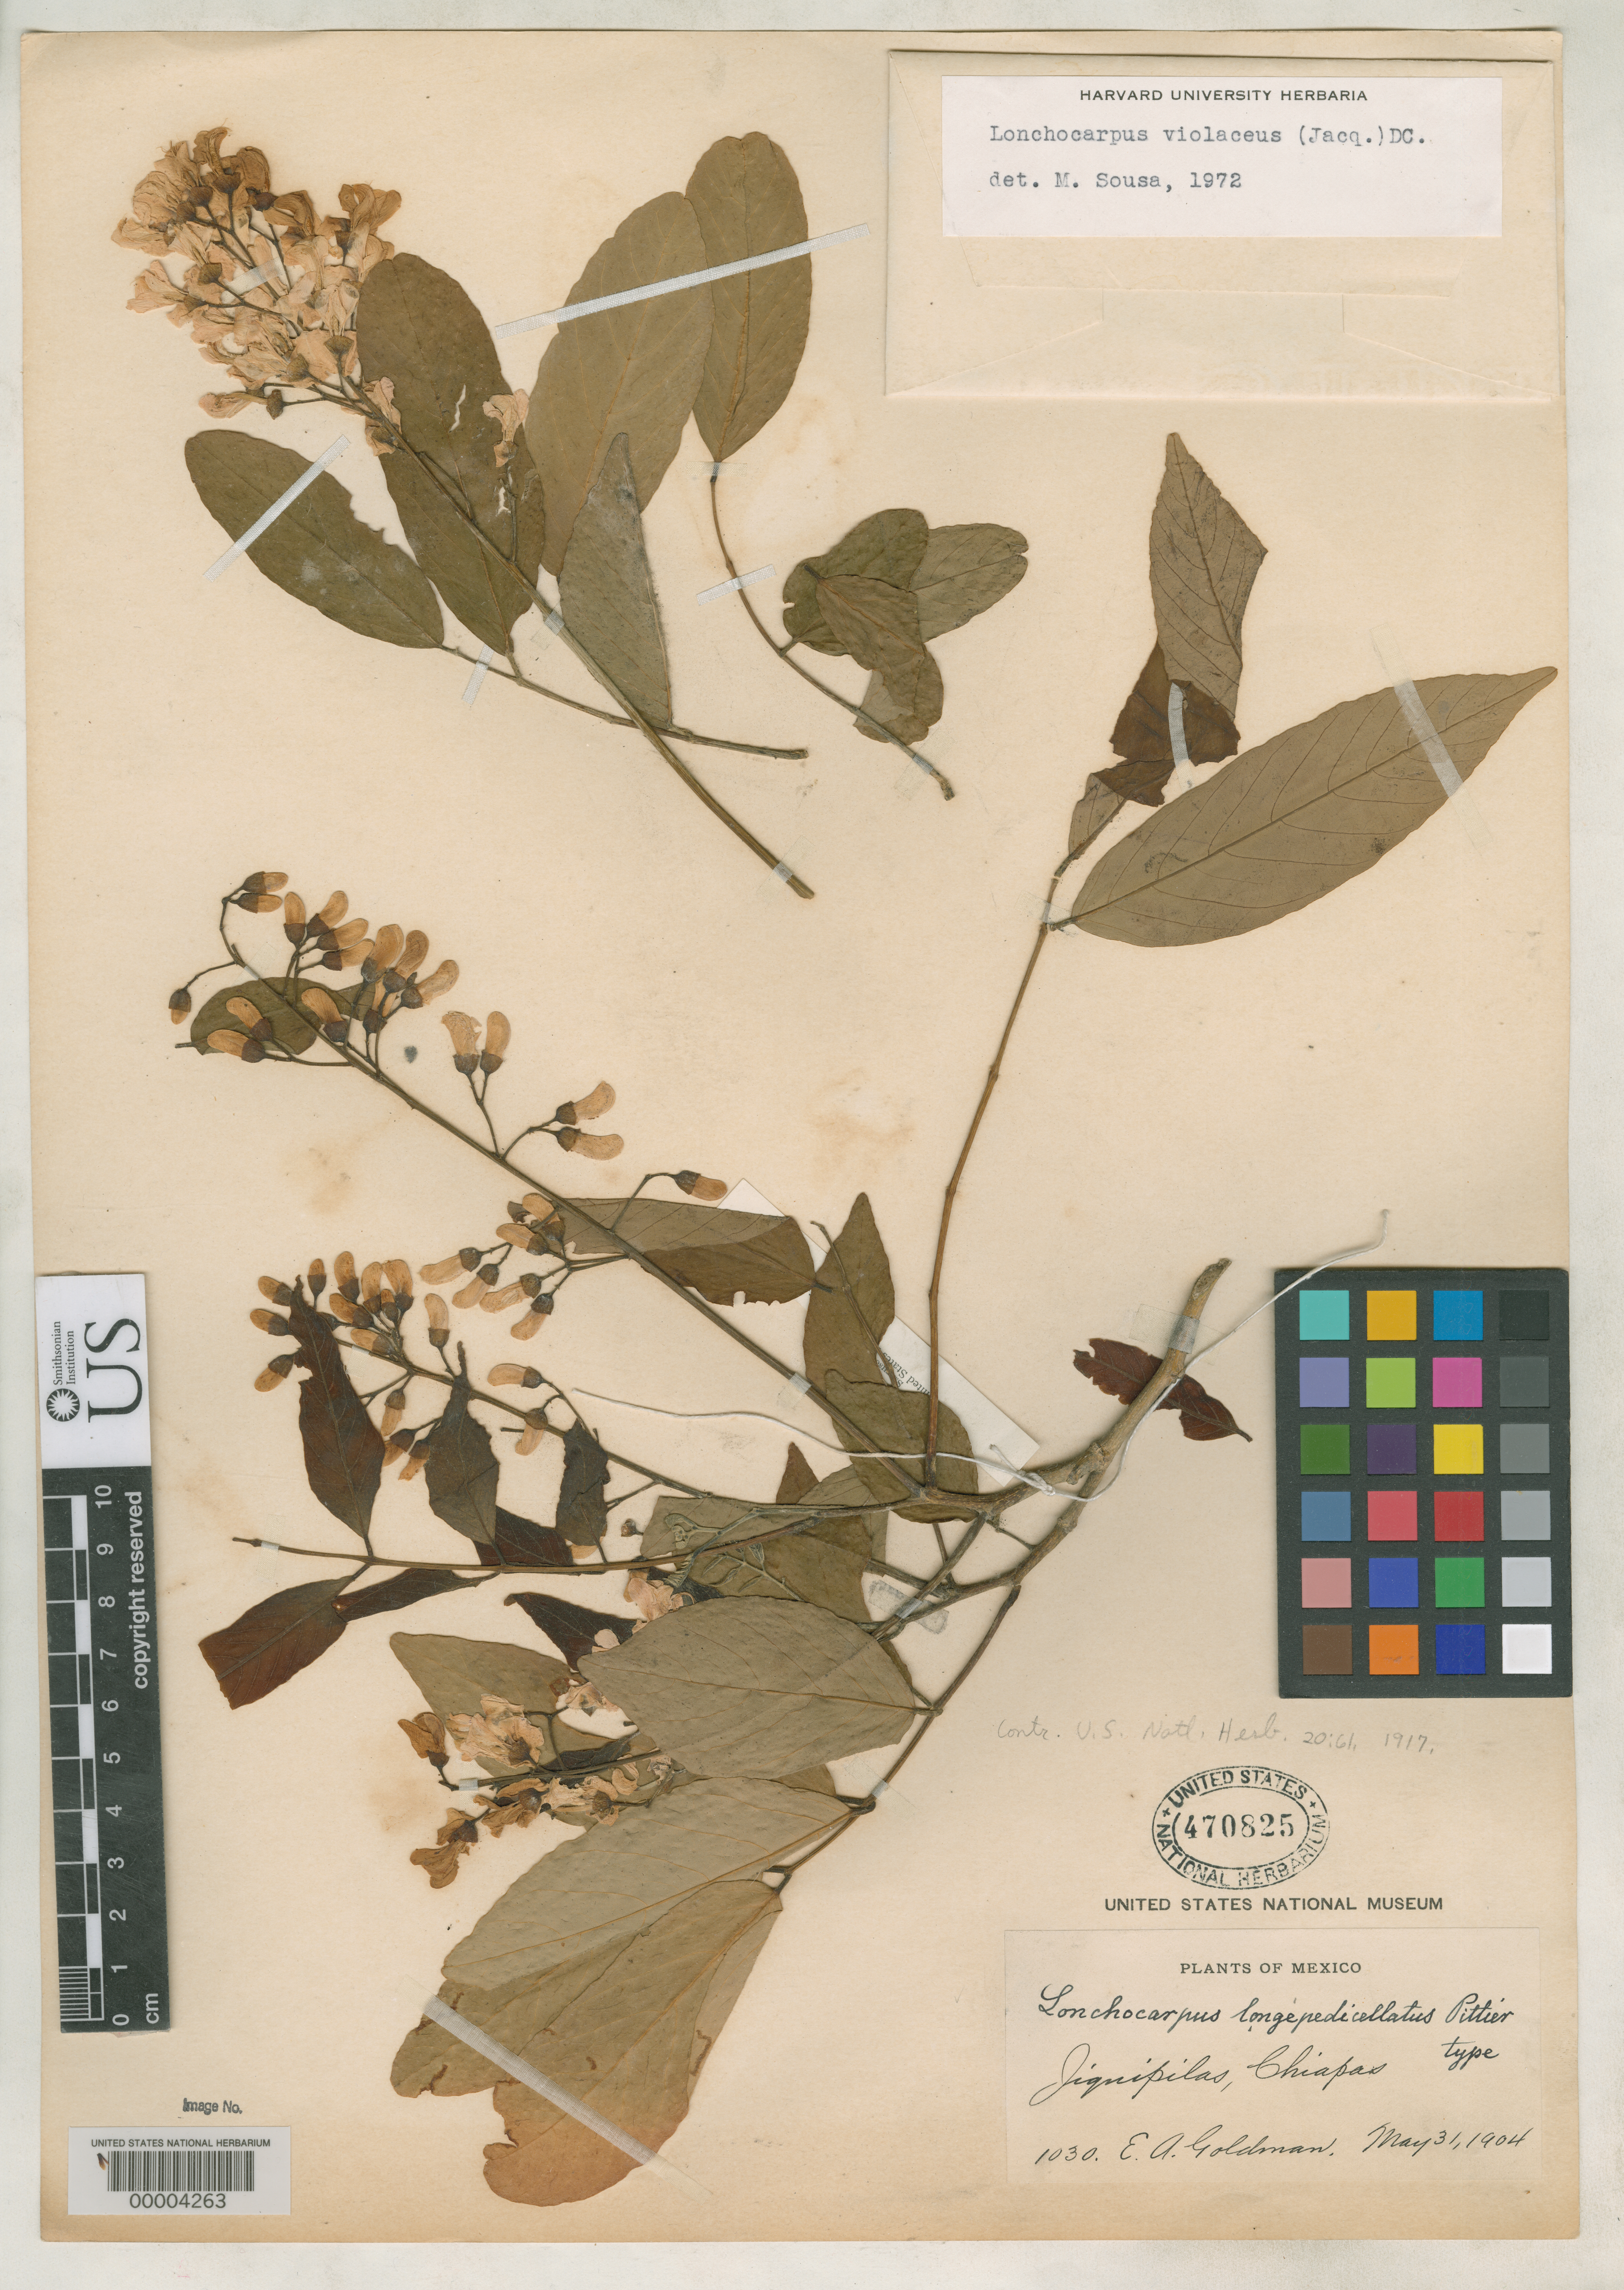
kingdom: Plantae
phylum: Tracheophyta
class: Magnoliopsida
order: Fabales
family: Fabaceae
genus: Lonchocarpus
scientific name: Lonchocarpus longipedicellatus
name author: Pittier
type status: Holotype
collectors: E. A. Goldman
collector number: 1030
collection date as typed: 31 May 1904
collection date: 1904-05-31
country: Mexico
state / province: Chiapas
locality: Jiquipelas.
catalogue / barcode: US 470825